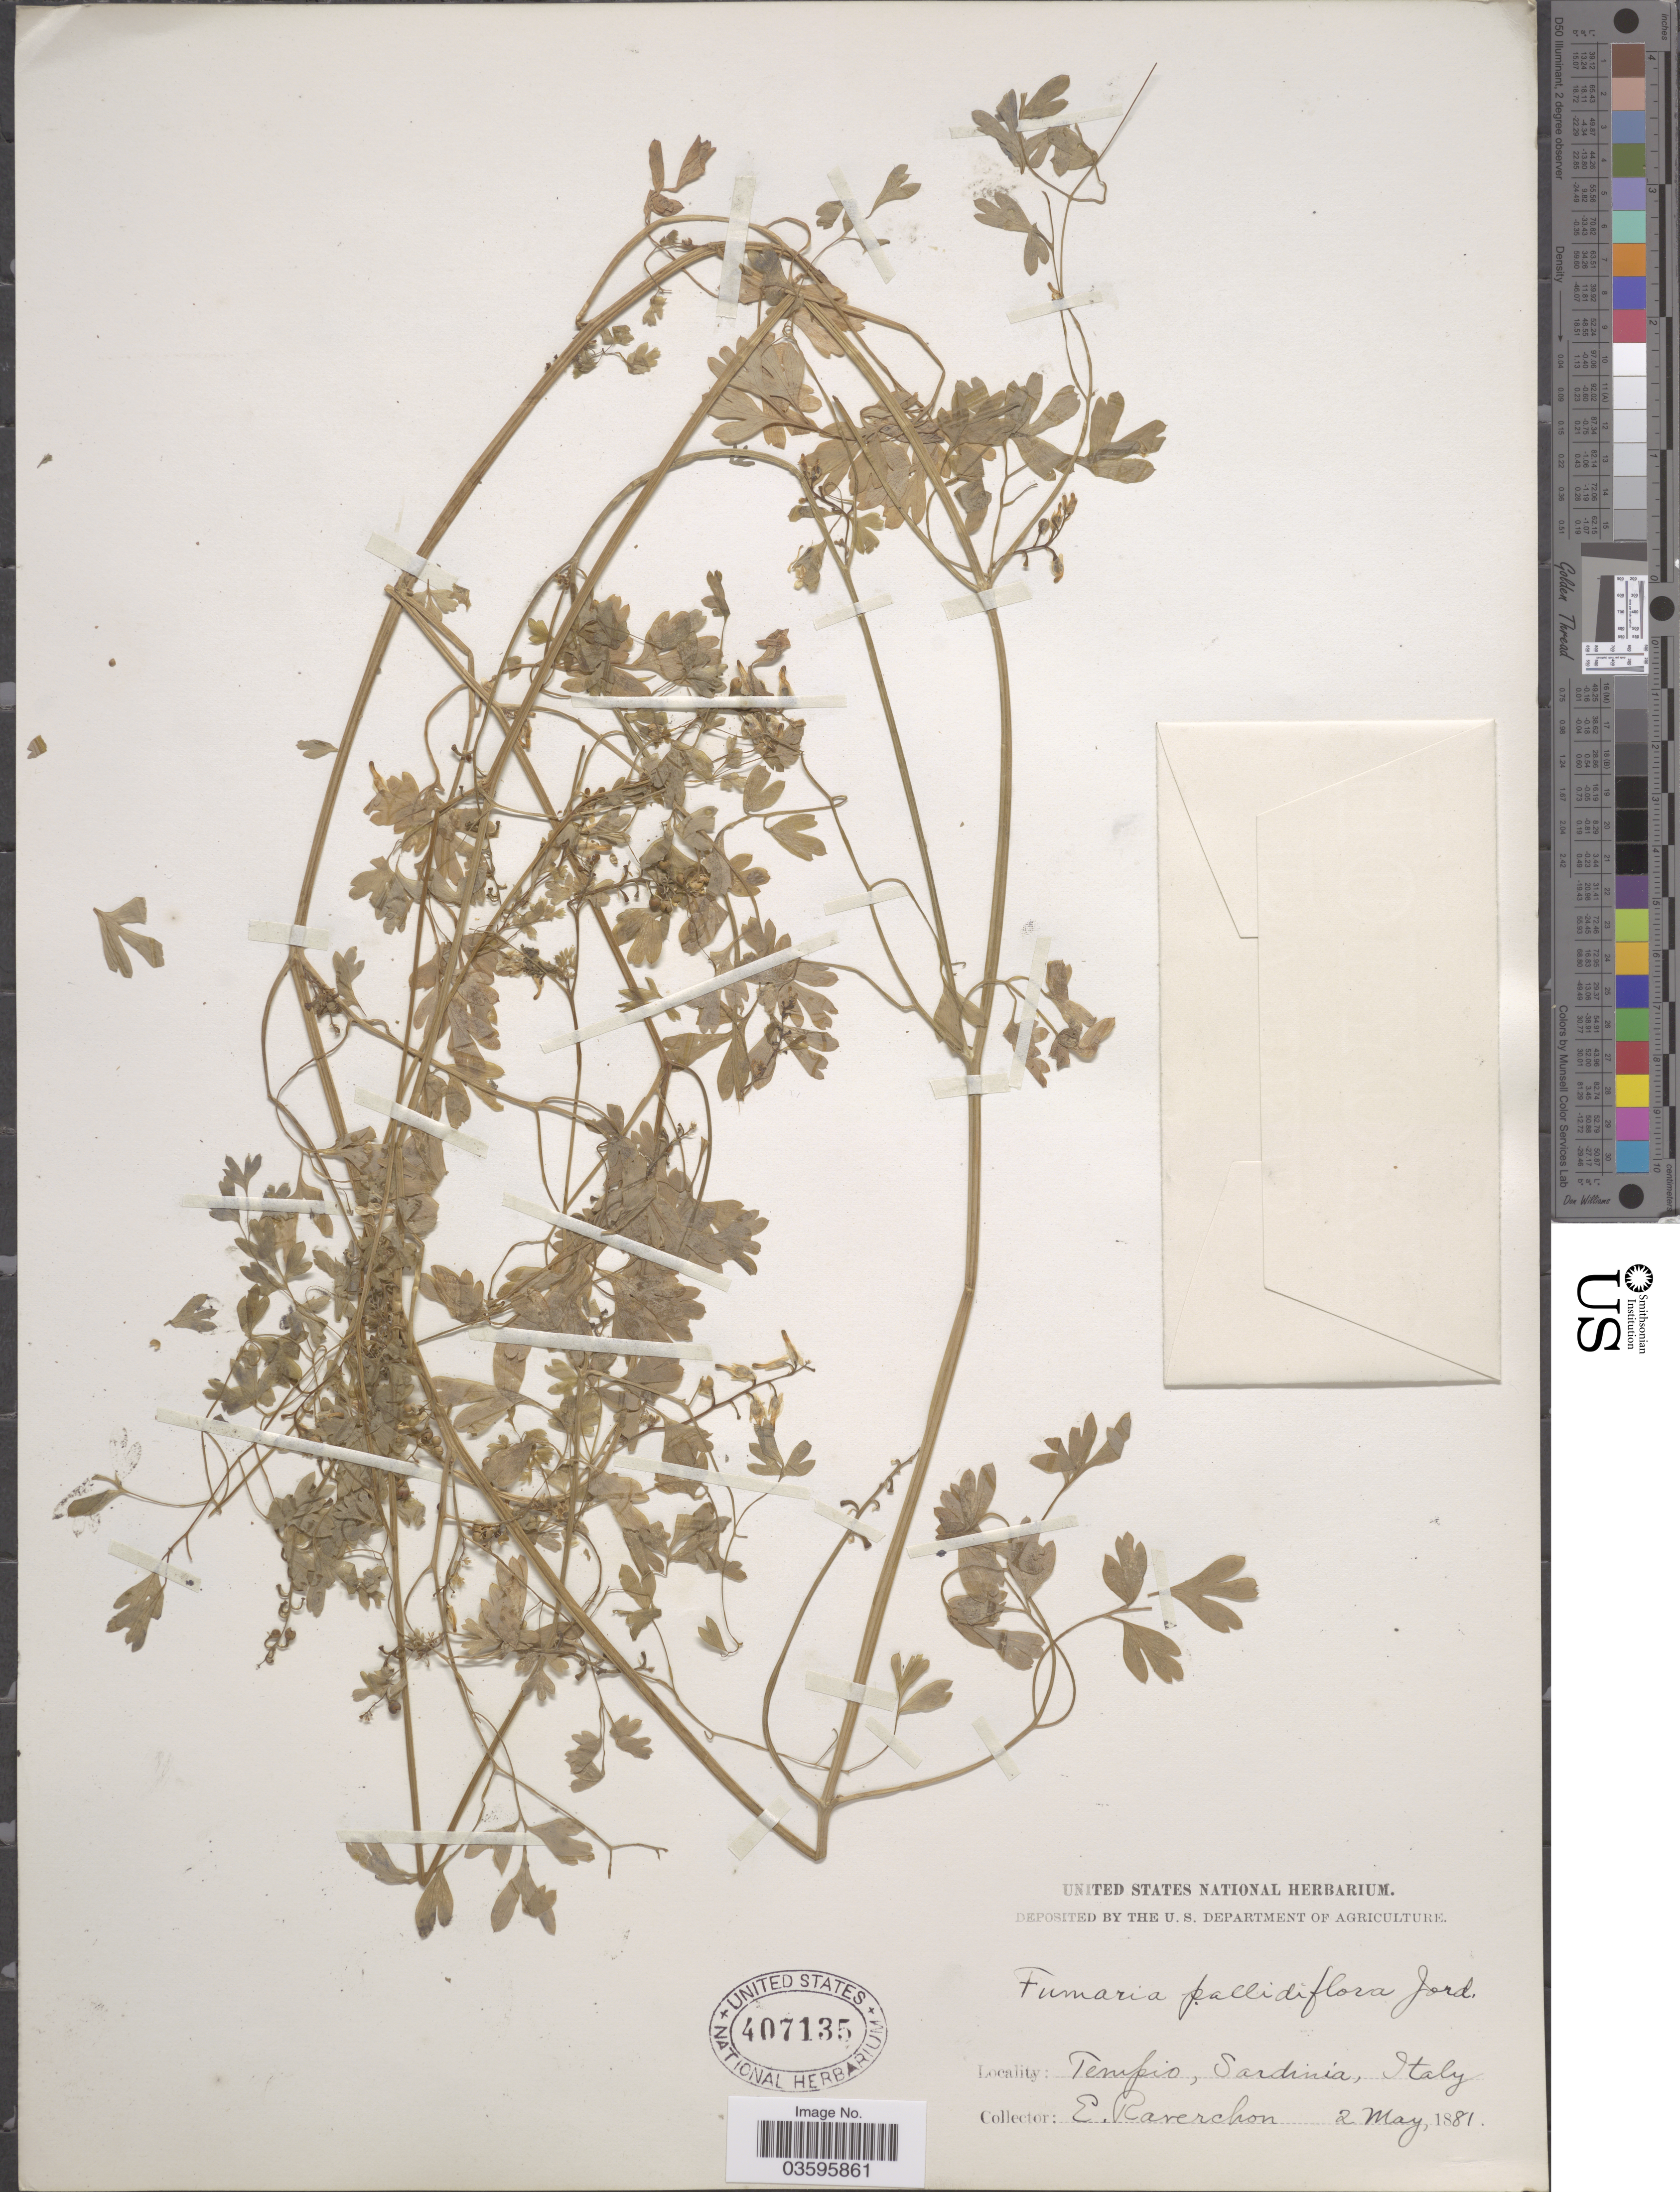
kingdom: Plantae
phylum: Tracheophyta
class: Magnoliopsida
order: Ranunculales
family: Papaveraceae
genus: Fumaria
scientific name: Fumaria pallidiflora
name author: Jord. ex F.W. Schultz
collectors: E. Raverchon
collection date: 1881-05-02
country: Italy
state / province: Sardegna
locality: Tempio, Sardinia.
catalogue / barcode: US 407135